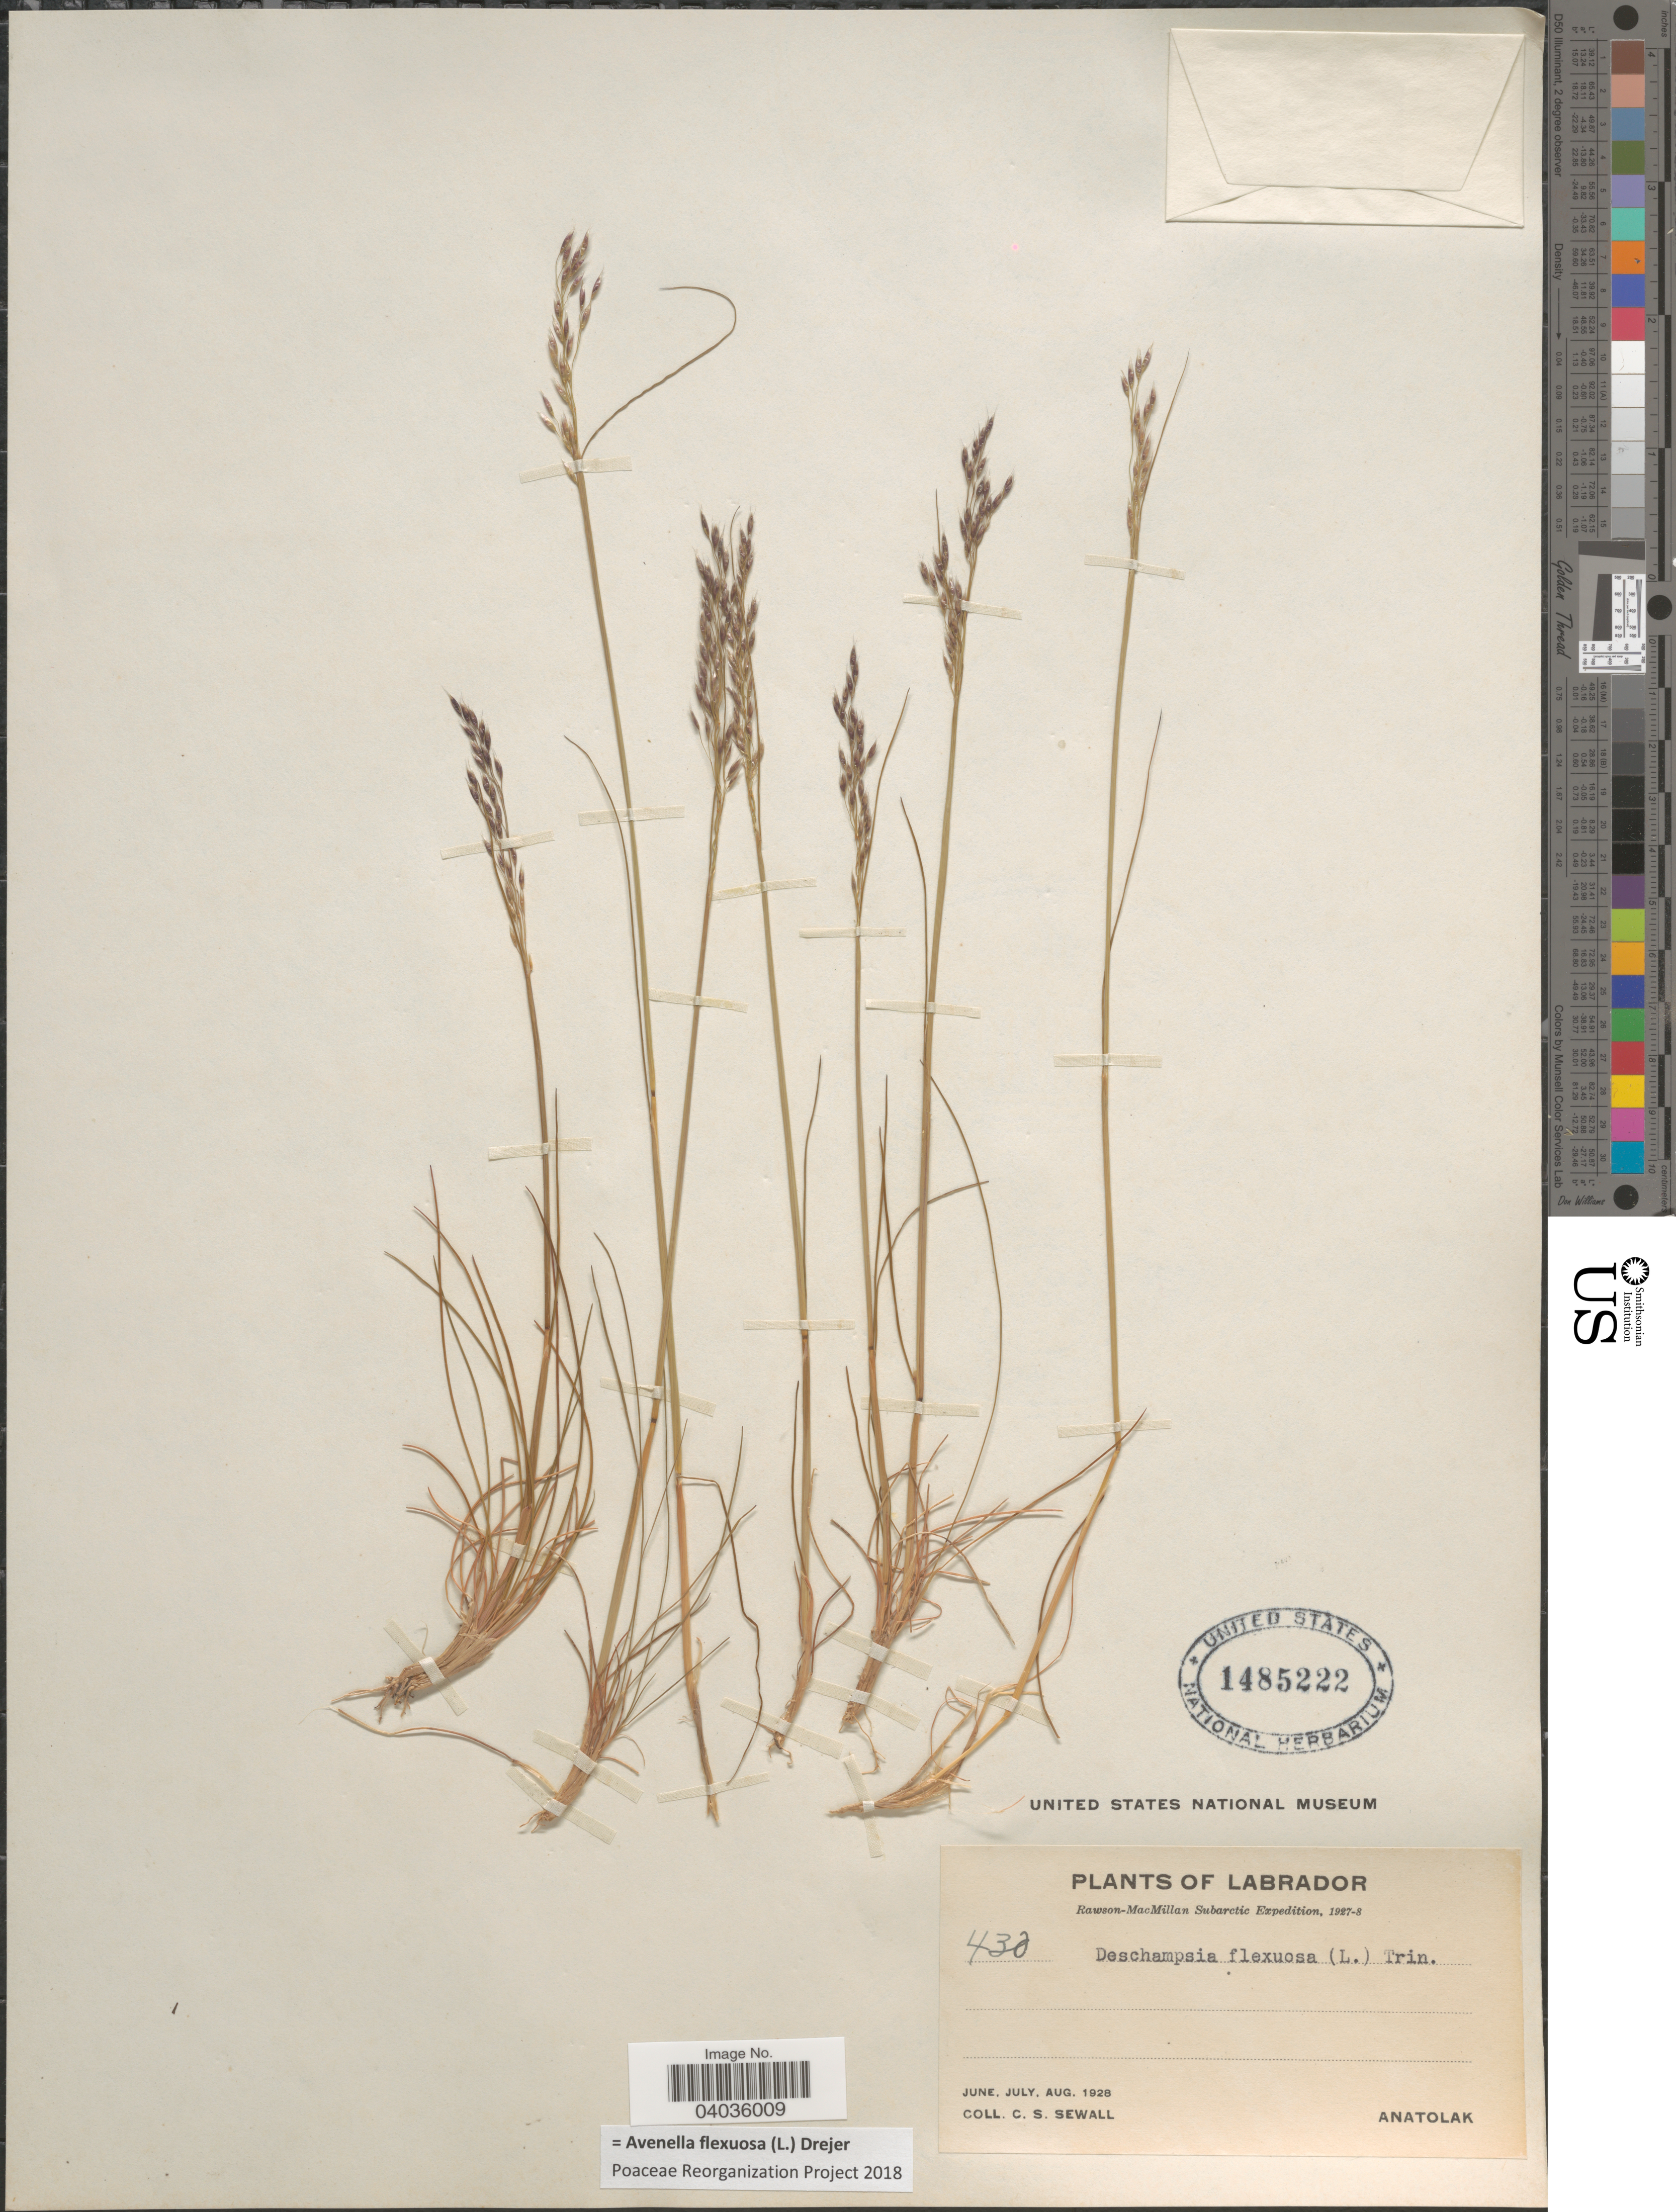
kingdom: Plantae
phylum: Tracheophyta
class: Liliopsida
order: Poales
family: Poaceae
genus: Avenella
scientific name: Avenella flexuosa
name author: (L.) Drejer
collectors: C. Sewall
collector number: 430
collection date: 1928-06/1928-08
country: Canada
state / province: Newfoundland and Labrador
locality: Labrador. Anatolak.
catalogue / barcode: US 1485222